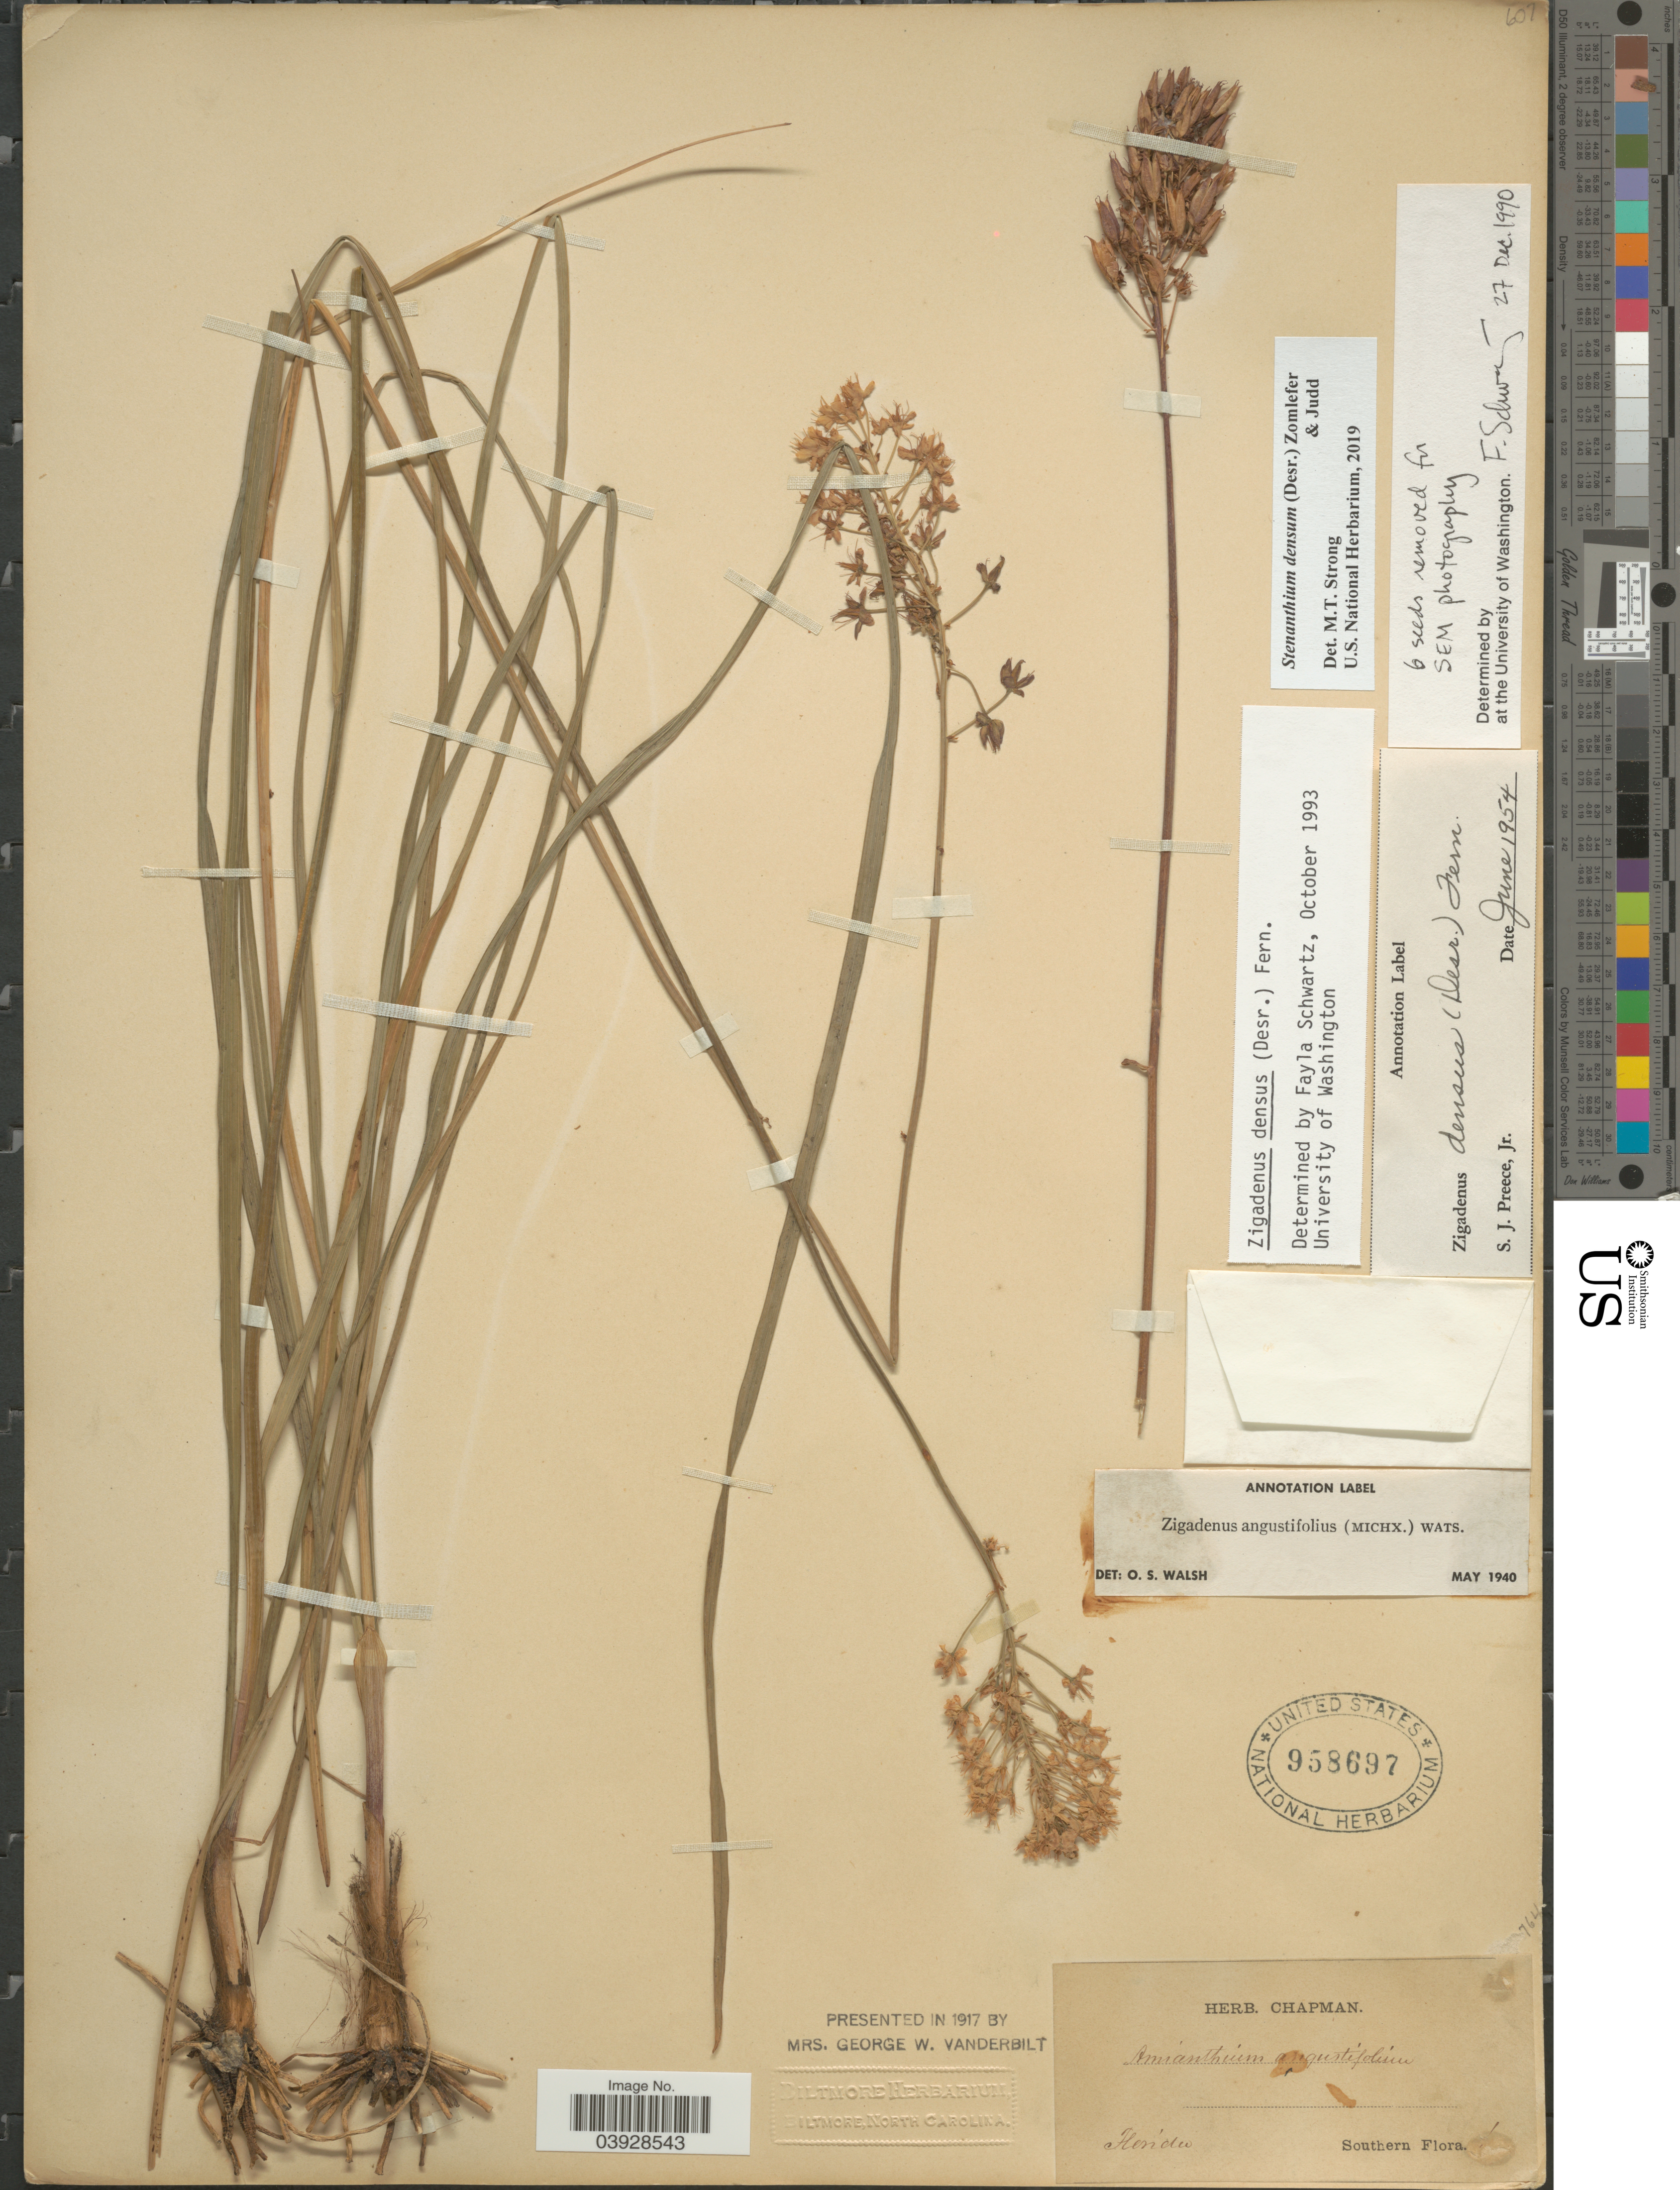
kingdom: Plantae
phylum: Tracheophyta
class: Liliopsida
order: Liliales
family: Melanthiaceae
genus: Stenanthium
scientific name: Stenanthium densum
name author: (Desr.) Zomlefer & Judd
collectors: ex herb. Chapman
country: United States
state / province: Florida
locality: Southern.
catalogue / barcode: US 958697